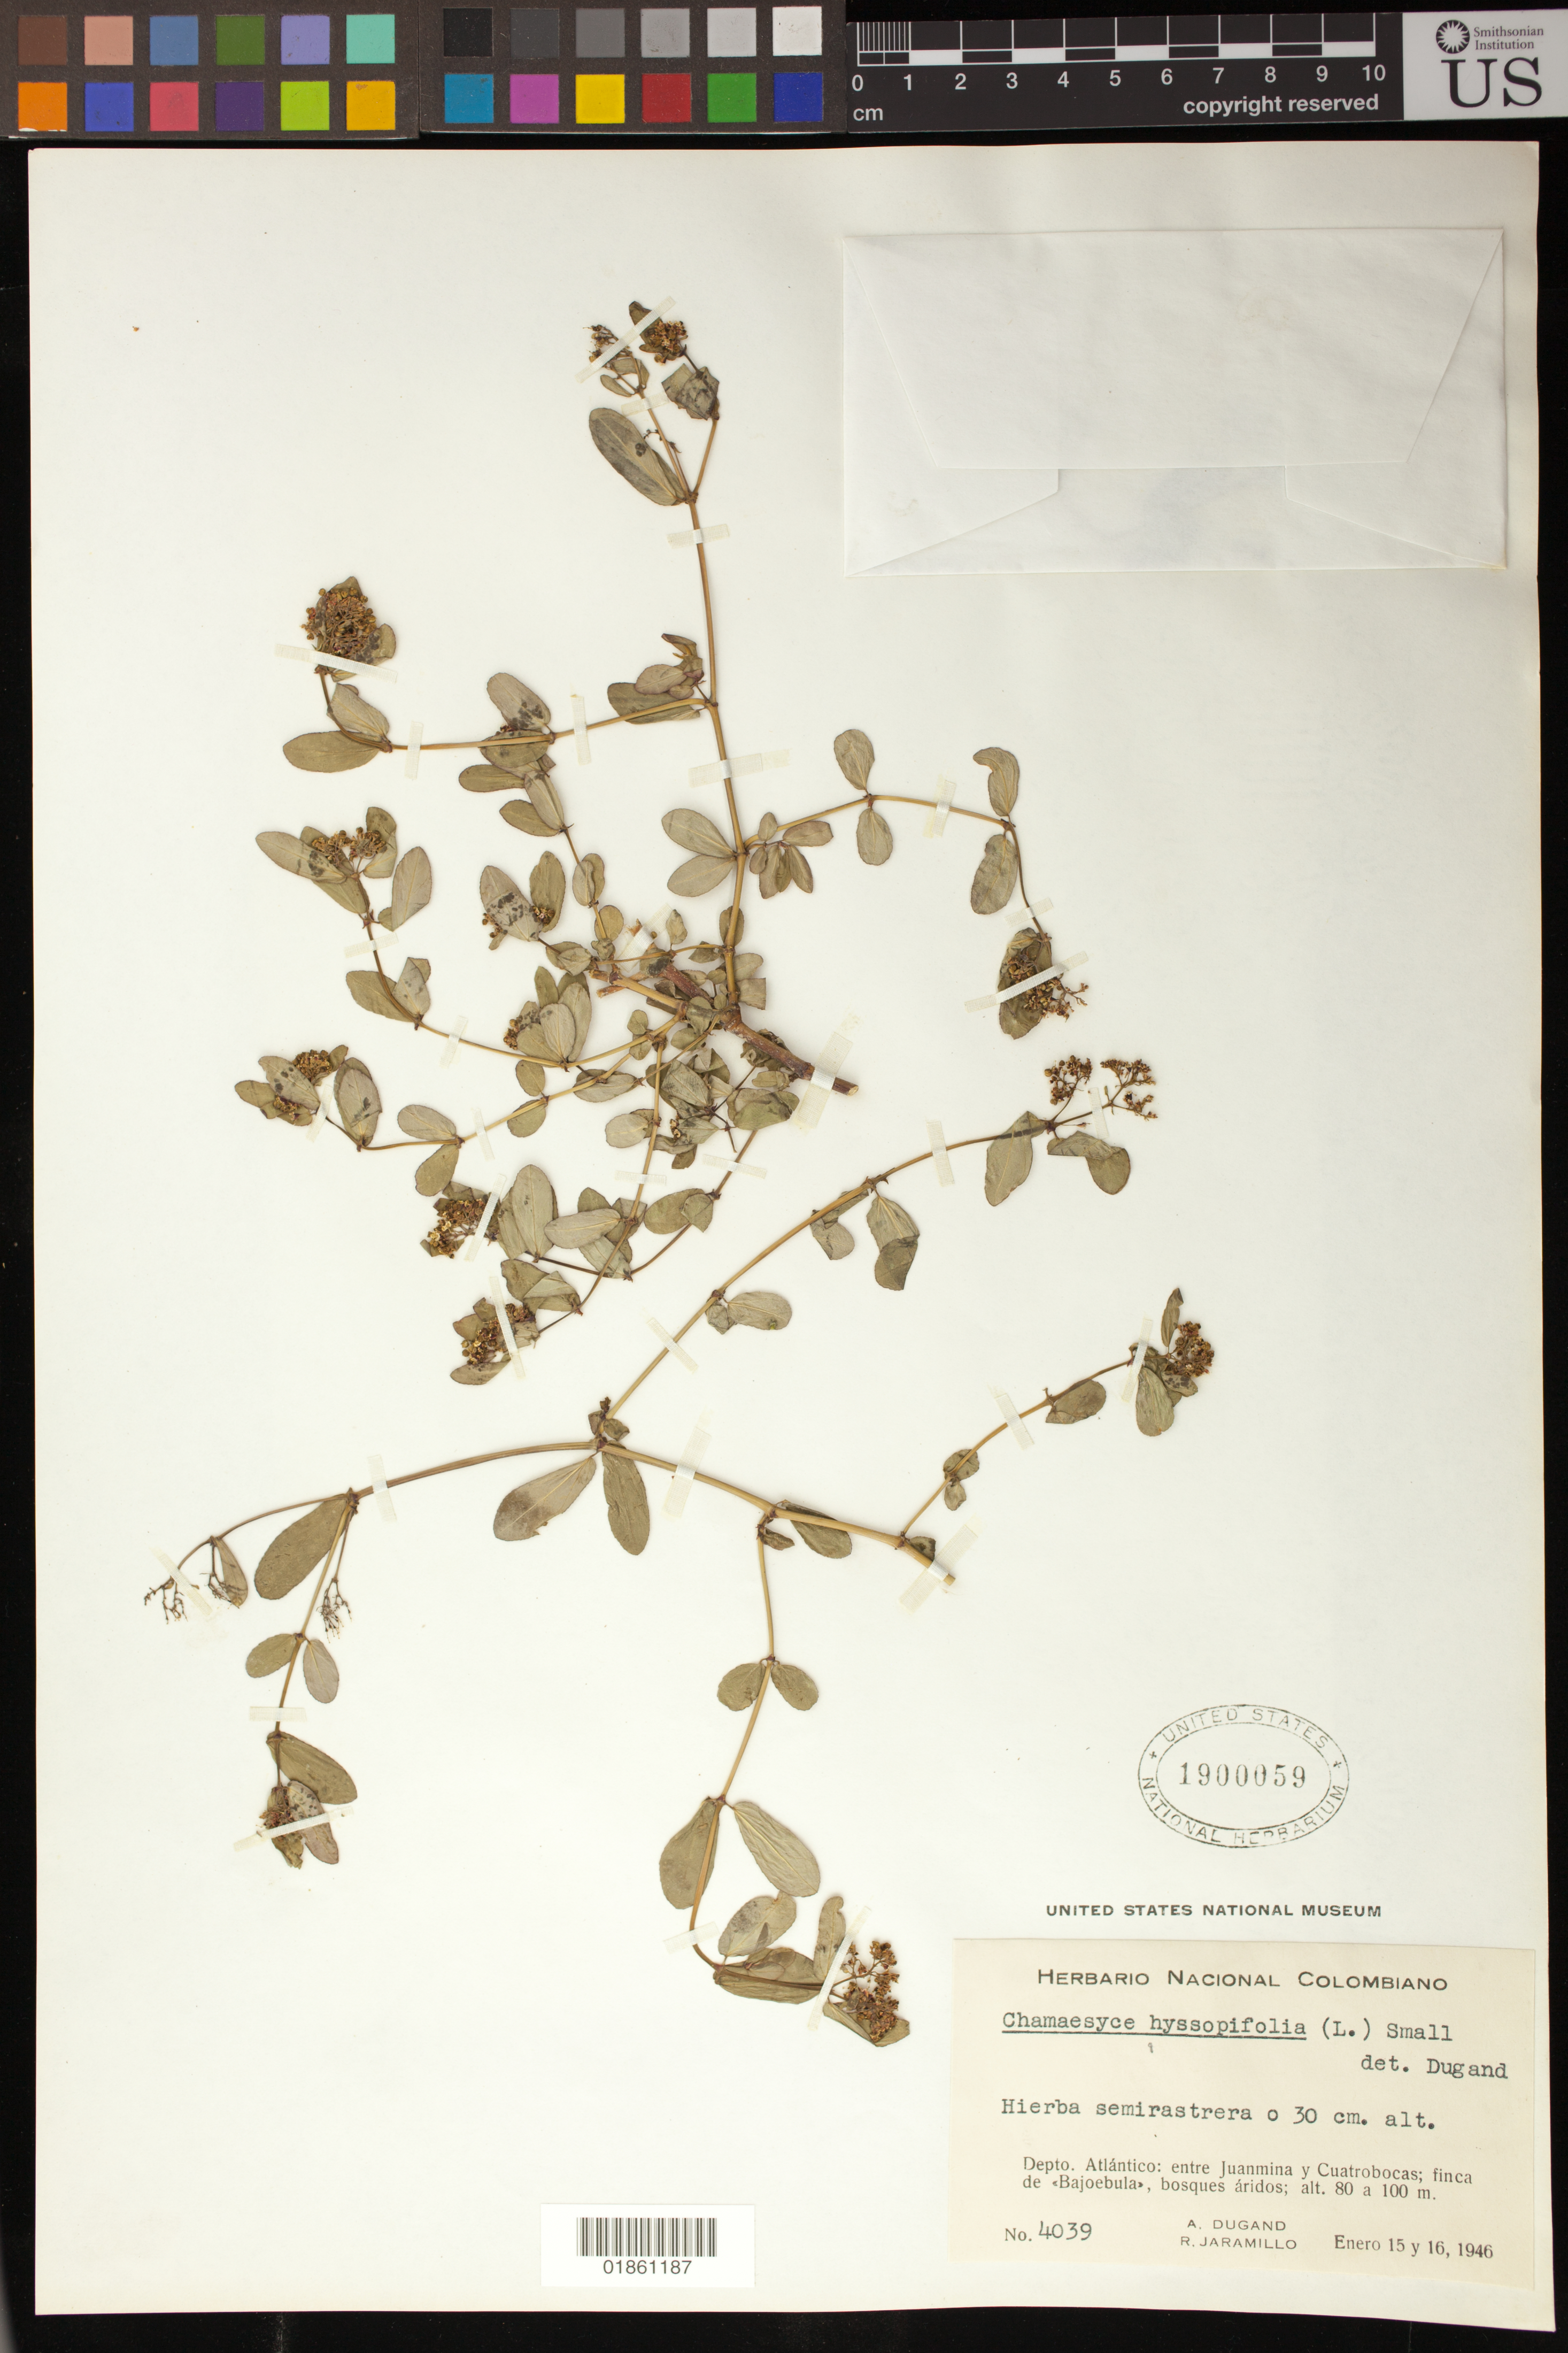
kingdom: Plantae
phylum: Tracheophyta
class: Magnoliopsida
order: Malpighiales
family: Euphorbiaceae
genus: Euphorbia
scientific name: Euphorbia hyssopifolia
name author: L.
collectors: A. Dugand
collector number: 4039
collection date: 1946-01-15/1946-01-16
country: Colombia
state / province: Atlántico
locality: entre Juanmina y Cuatrobocas; finca de <<Bajoebula>>, bosques aridos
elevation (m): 80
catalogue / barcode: US 1900059